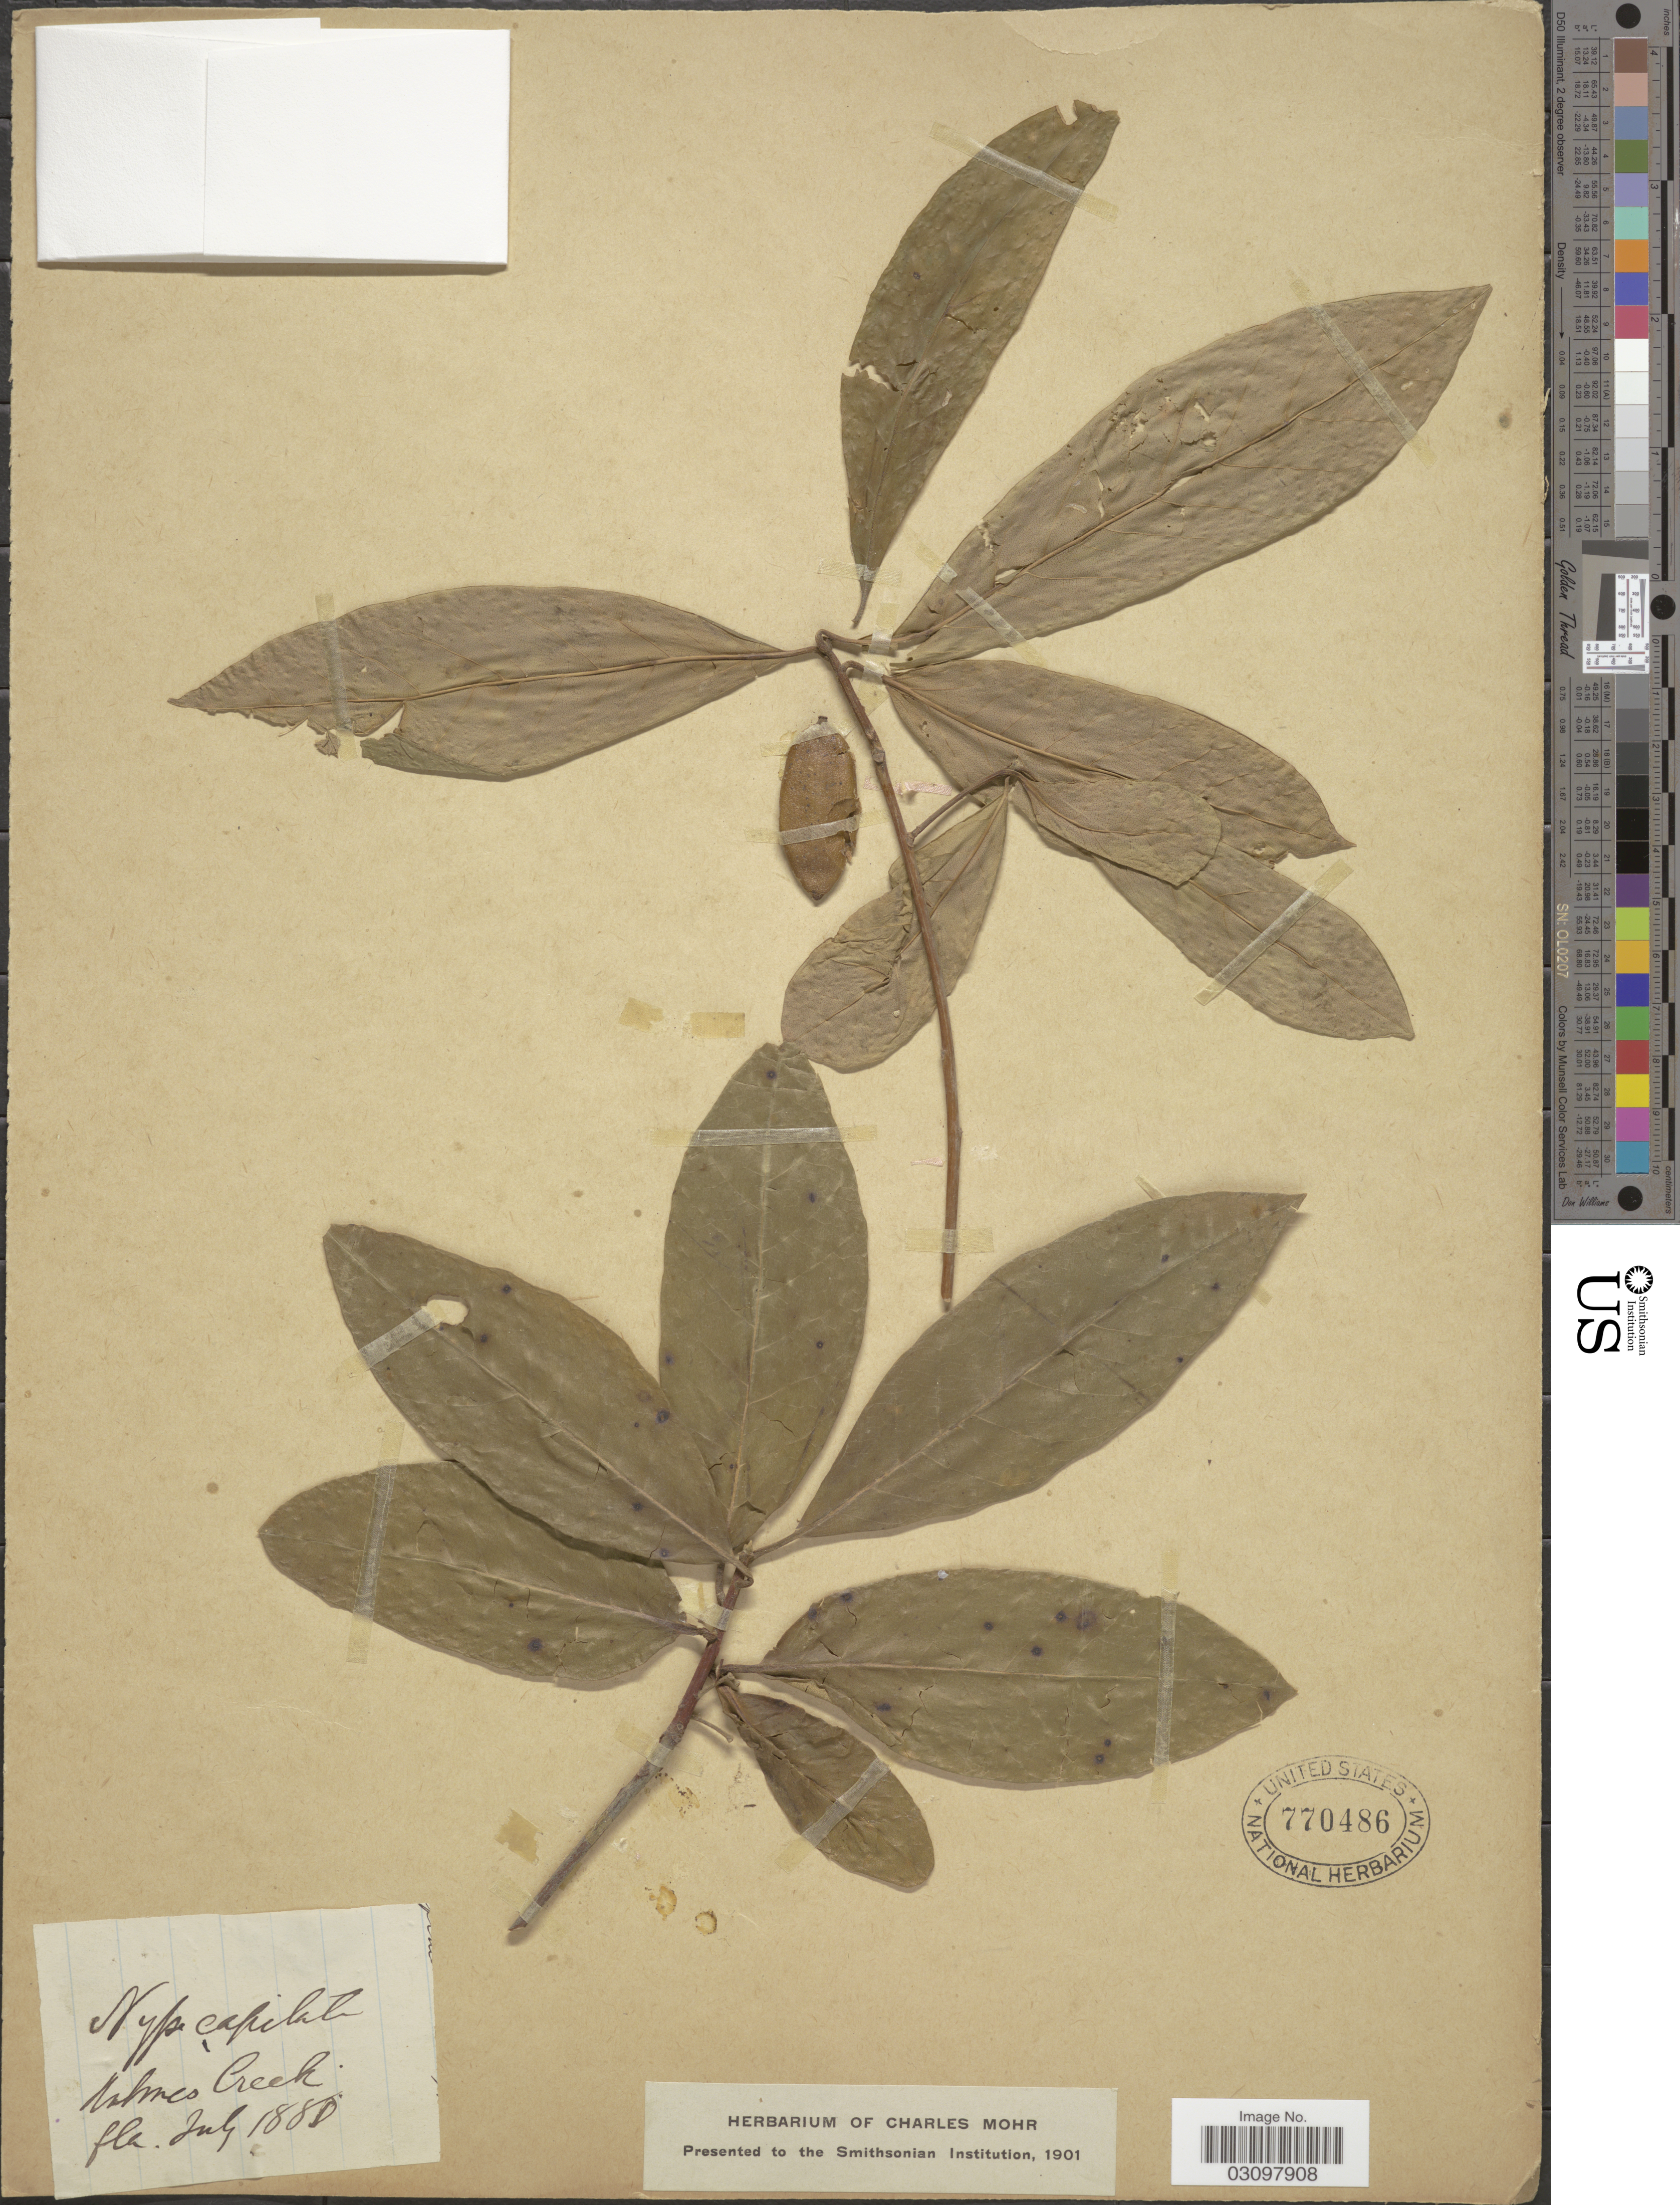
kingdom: Plantae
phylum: Tracheophyta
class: Magnoliopsida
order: Cornales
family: Nyssaceae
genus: Nyssa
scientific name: Nyssa ogeche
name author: W. Bartram ex Marshall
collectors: ex herb. Charles Mohr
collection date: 1880-07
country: United States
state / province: Florida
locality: Holmes Creek. Fla.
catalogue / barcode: US 770486